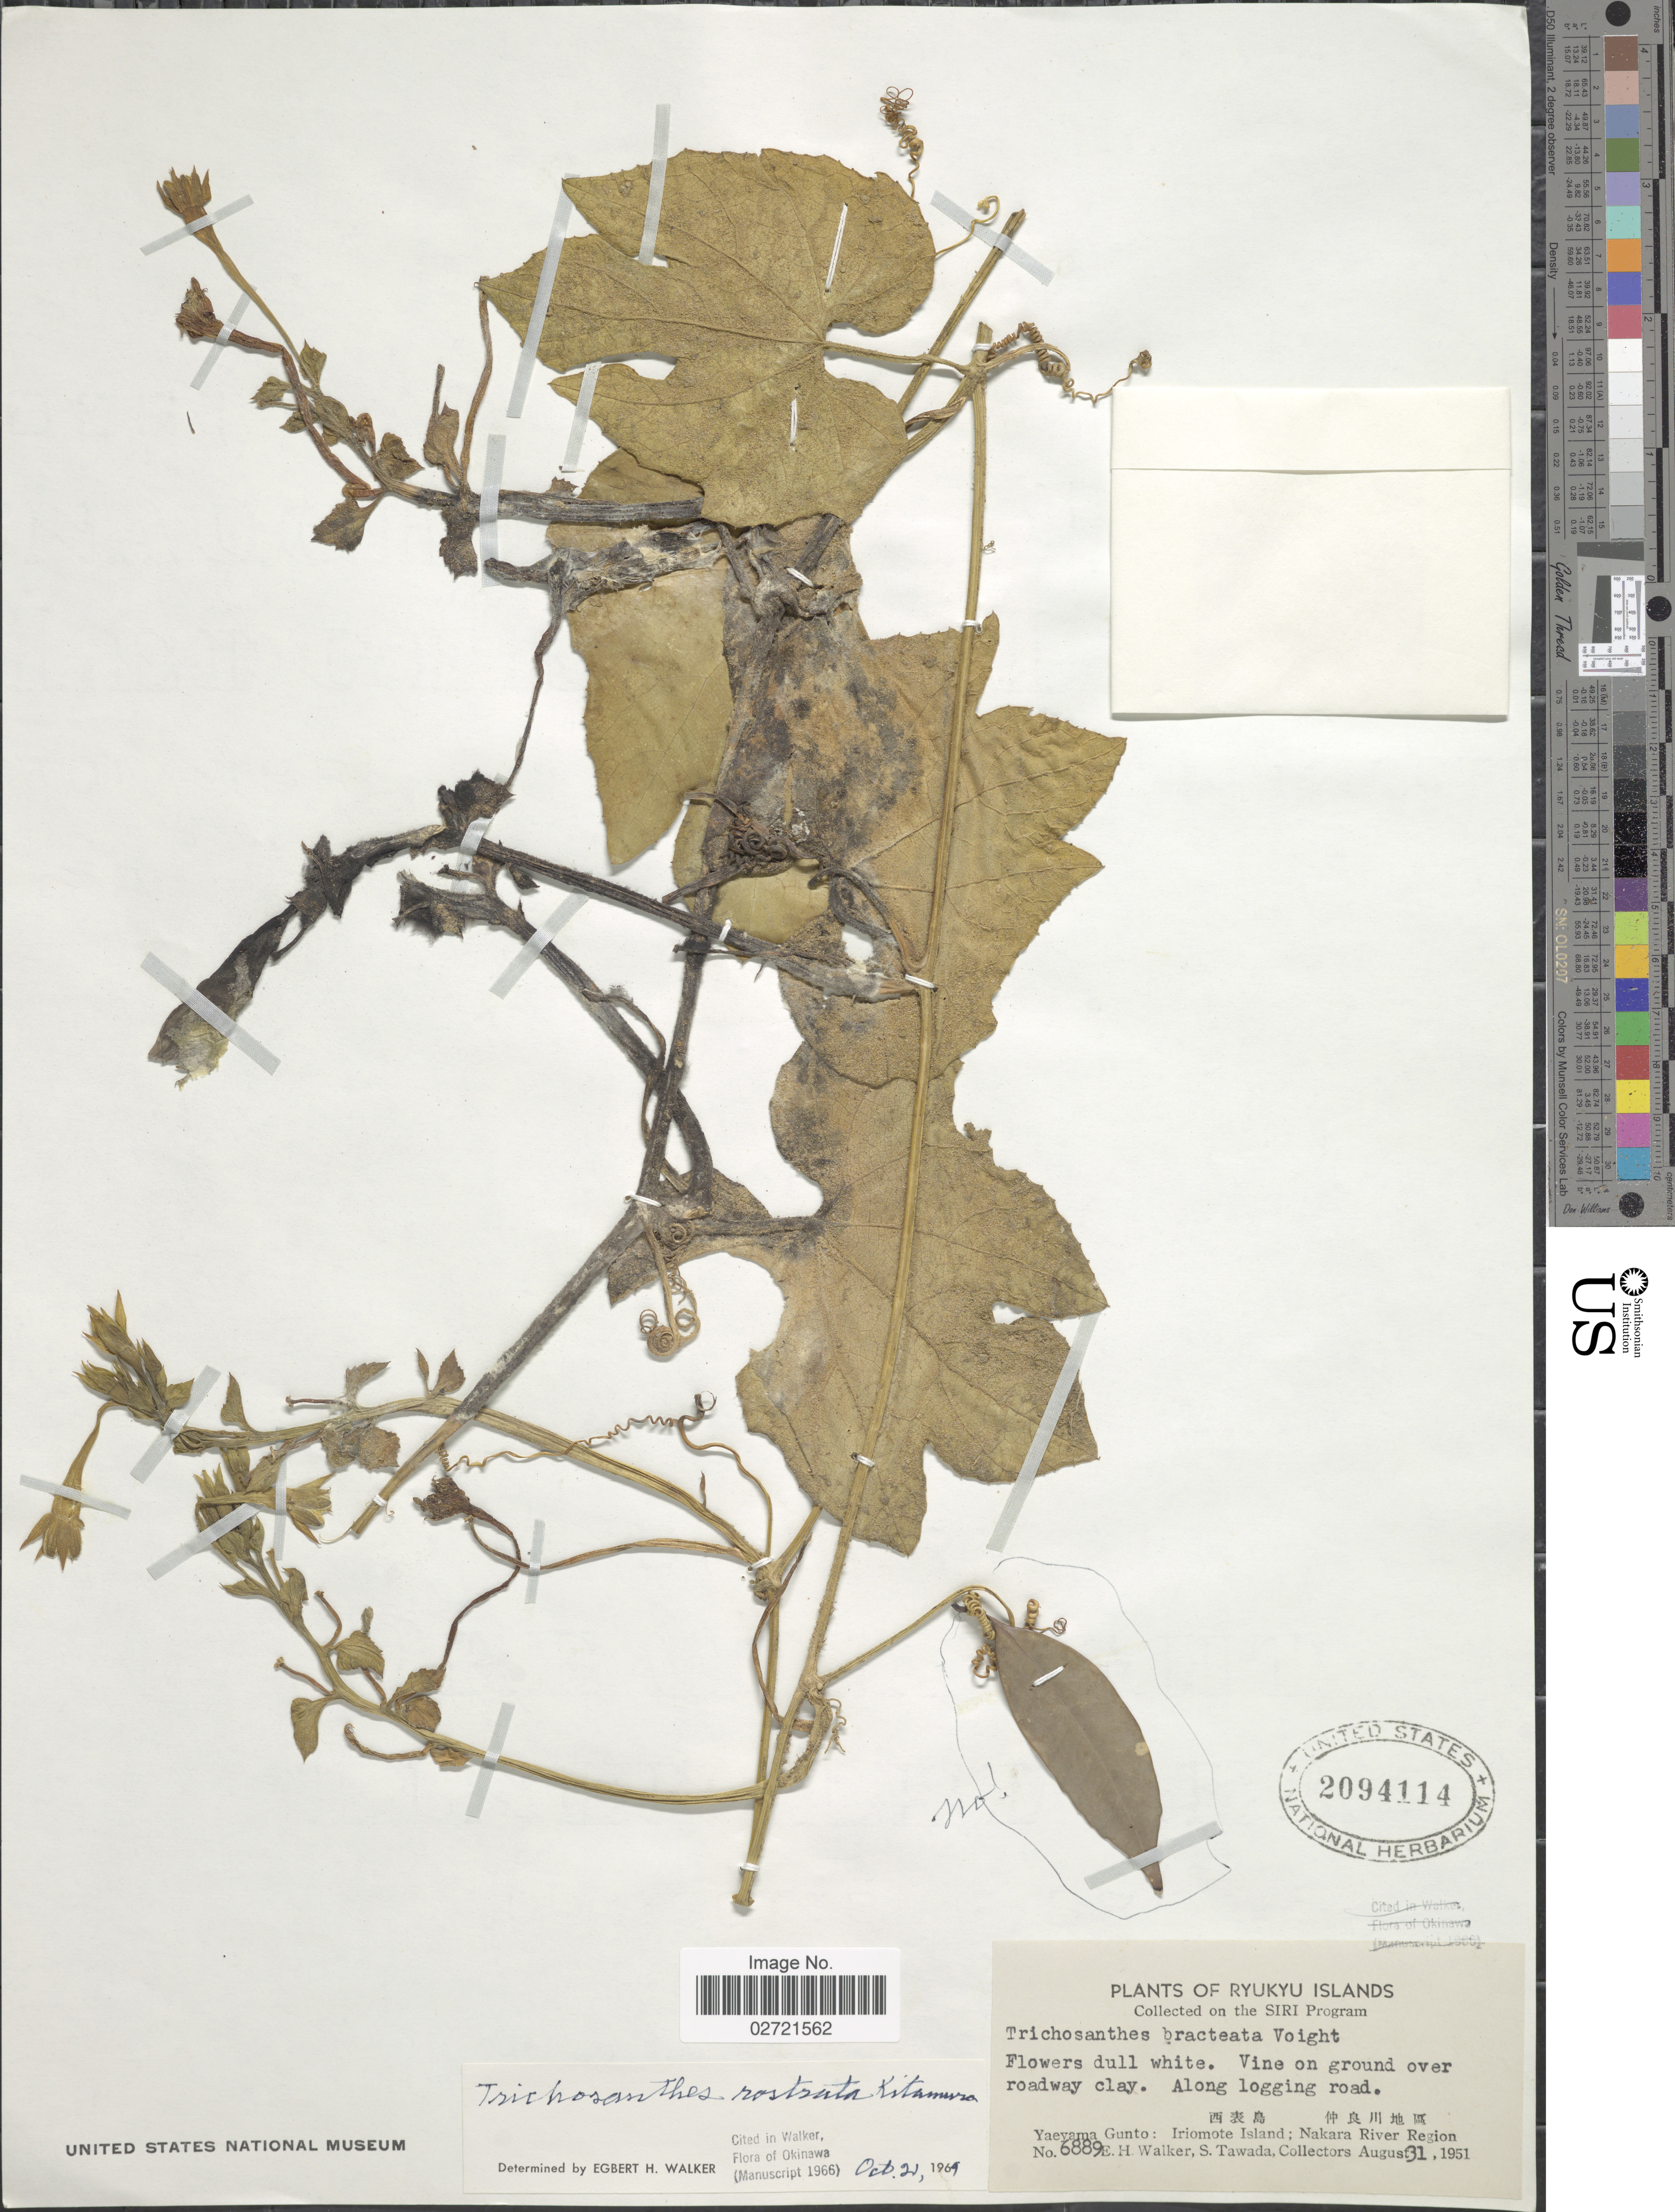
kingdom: Plantae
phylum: Tracheophyta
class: Magnoliopsida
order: Cucurbitales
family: Cucurbitaceae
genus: Trichosanthes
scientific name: Trichosanthes rostrata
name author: Kitamura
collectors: H. Walker & S. Tawada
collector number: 6889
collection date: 1951-08-31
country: Japan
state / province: Okinawa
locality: Ryukyu Islands, Yaeyama Gunto: Iriomote Island: Nakara River Region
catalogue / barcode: US 2094114